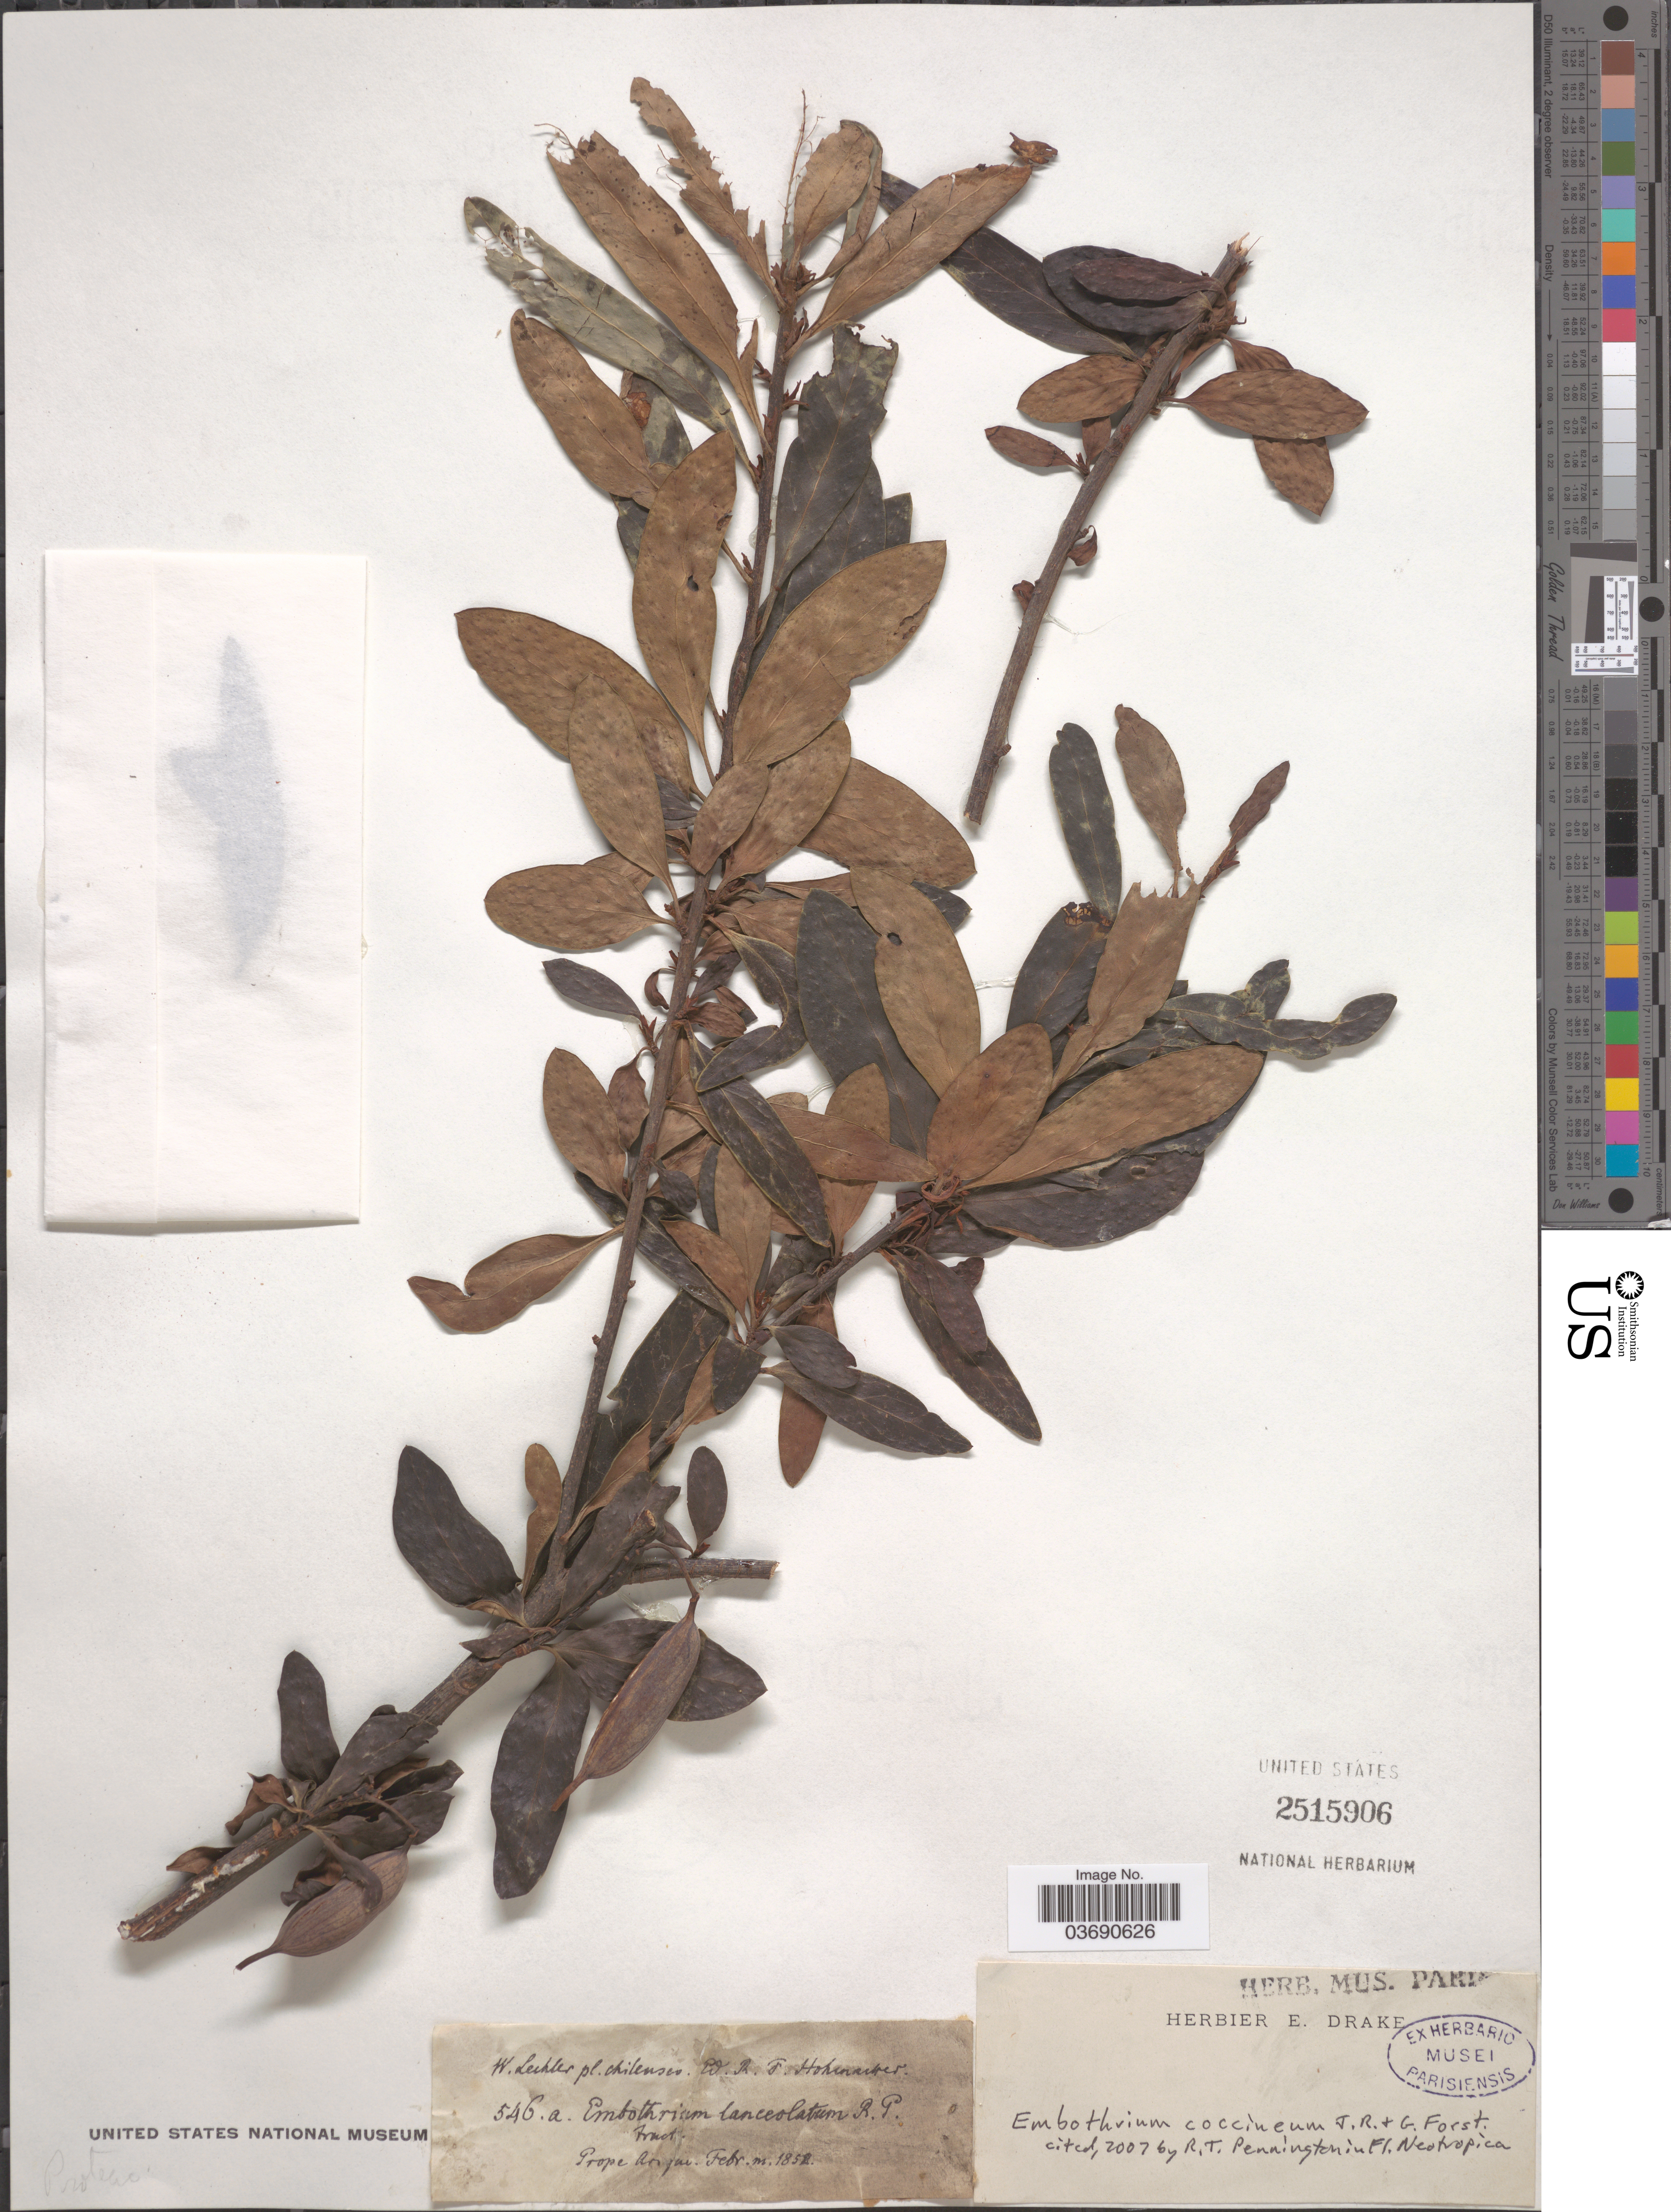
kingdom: Plantae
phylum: Tracheophyta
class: Magnoliopsida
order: Proteales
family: Proteaceae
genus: Embothrium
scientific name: Embothrium coccineum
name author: J.R. Forst. & G. Forst.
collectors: W. Lechler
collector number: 546 a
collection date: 1852-02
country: Chile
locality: Prope Arique.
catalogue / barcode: US 2515906